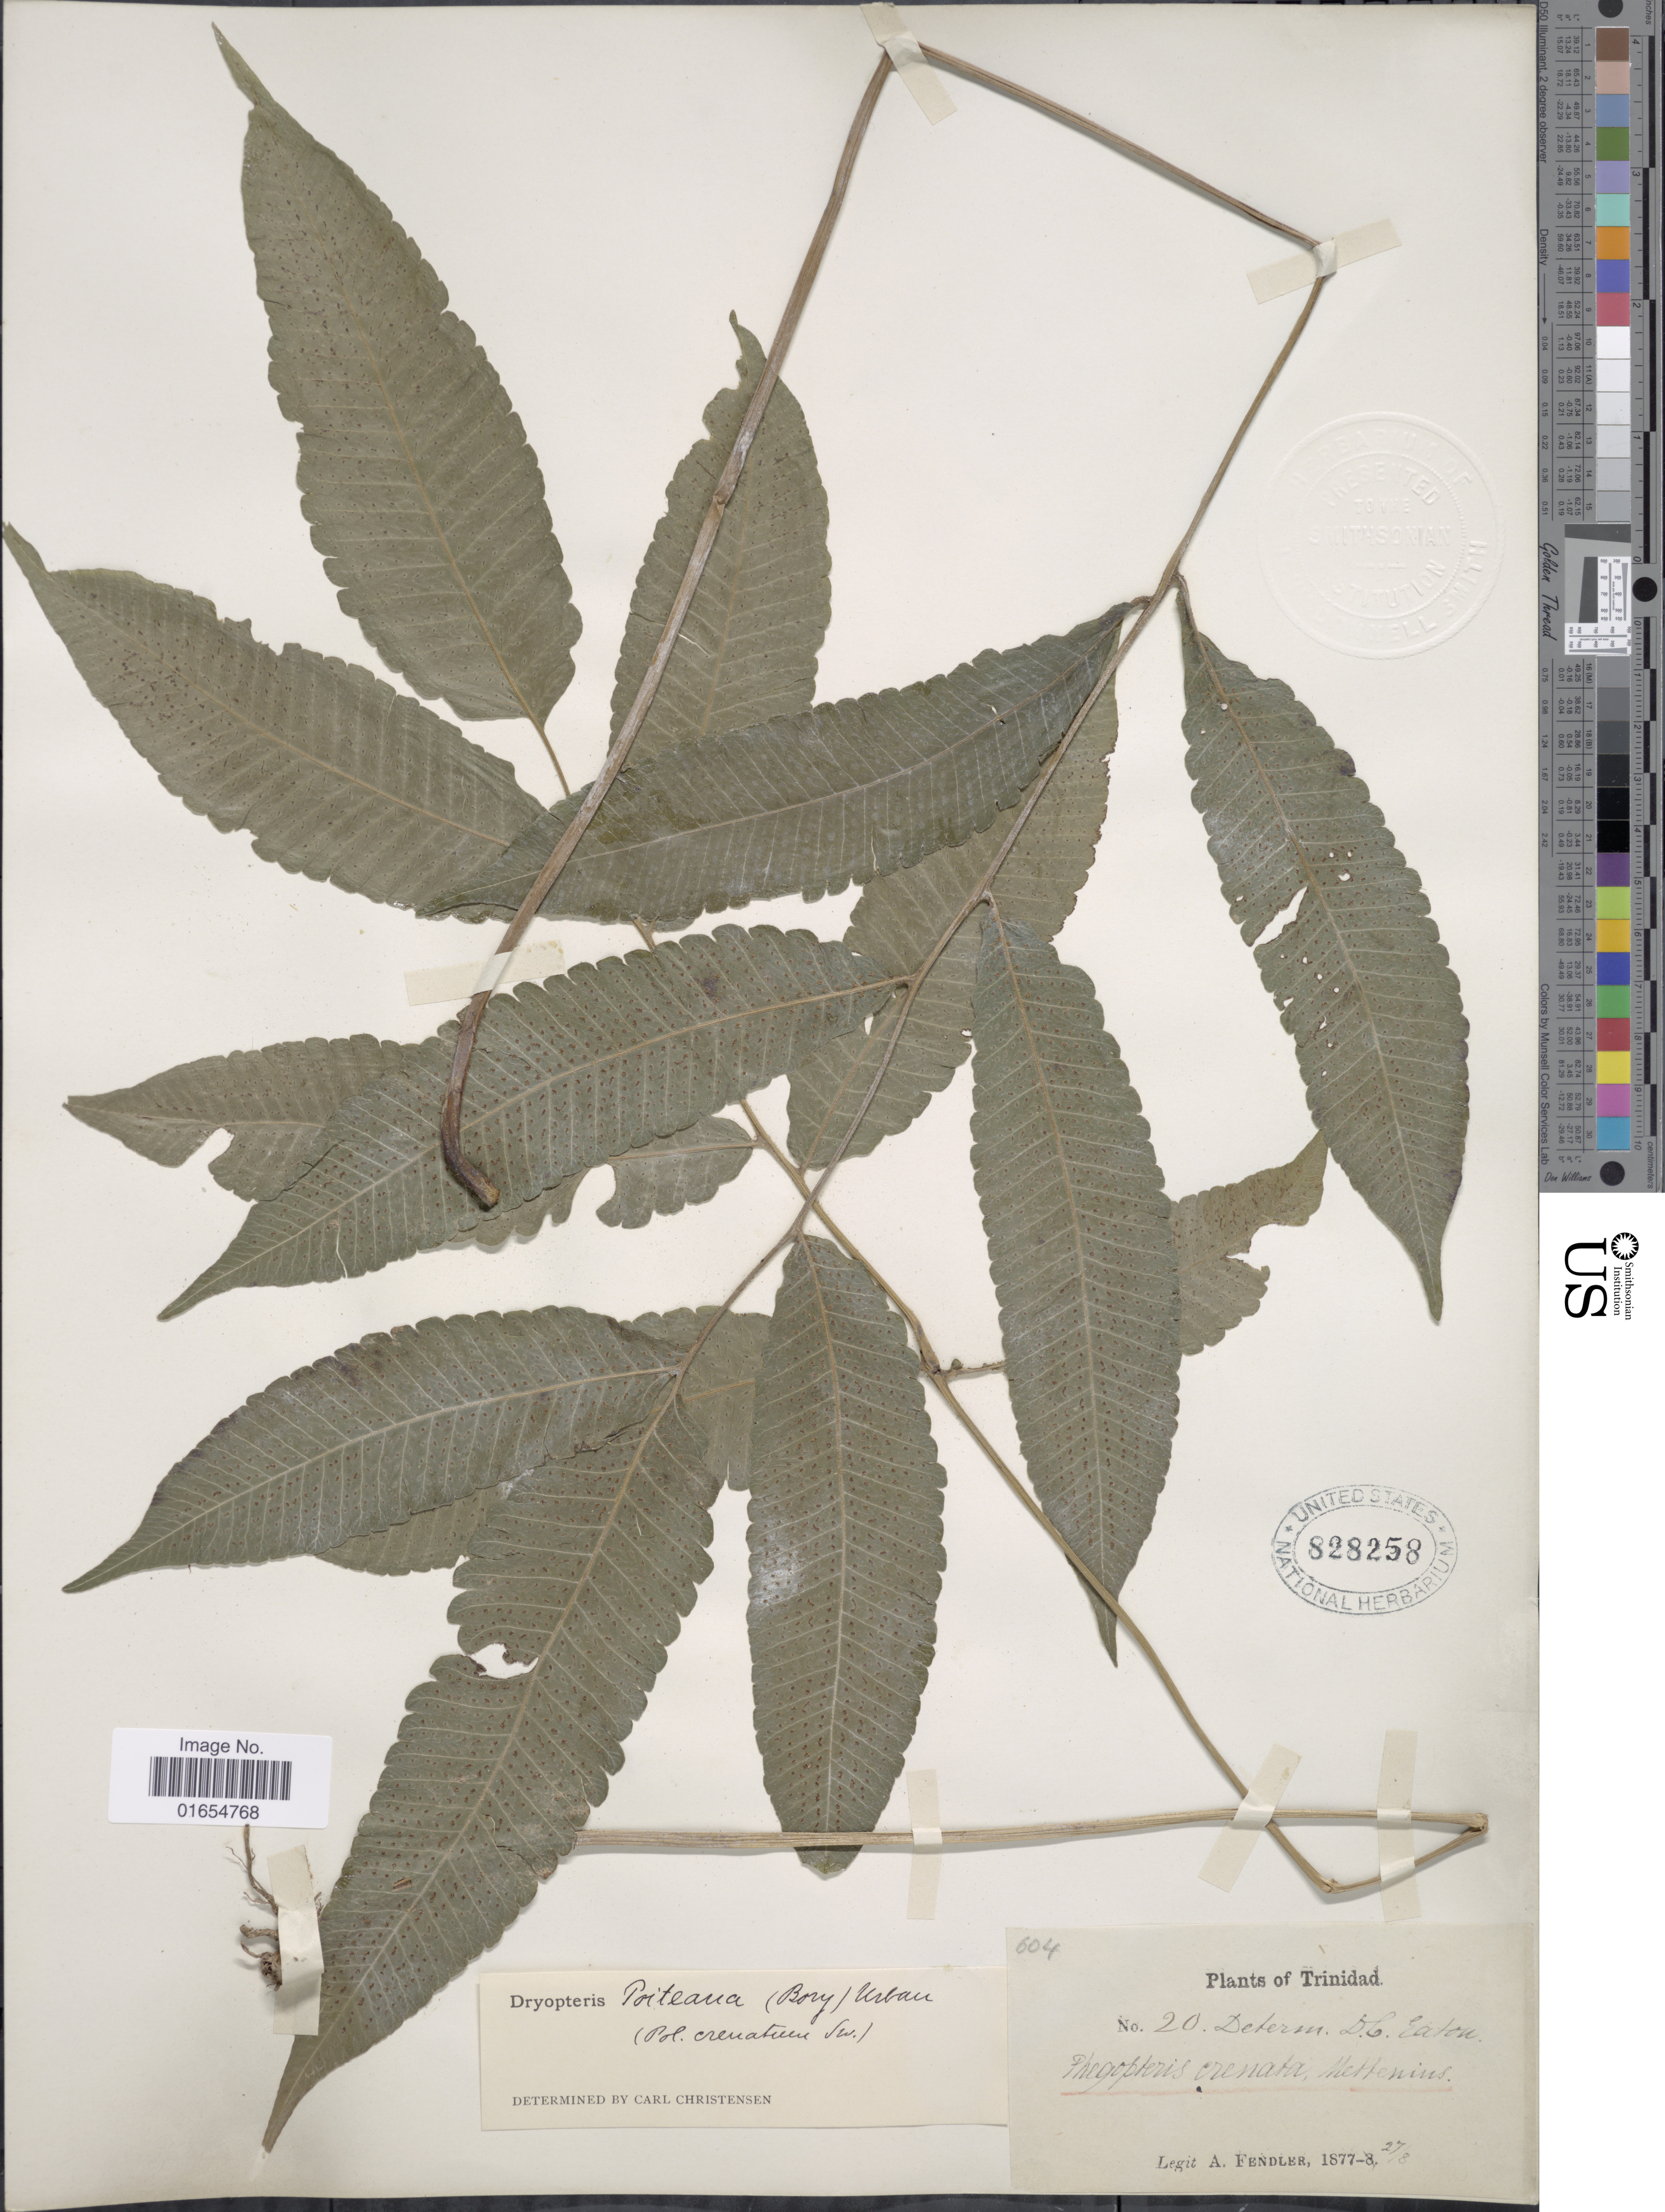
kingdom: Plantae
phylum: Tracheophyta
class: Polypodiopsida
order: Polypodiales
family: Thelypteridaceae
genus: Goniopteris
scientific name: Goniopteris poiteana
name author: (Bory) Ching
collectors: A. Fendler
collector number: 20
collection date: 1877-08-27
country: Trinidad and Tobago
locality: Trinidad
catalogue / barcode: US 828258